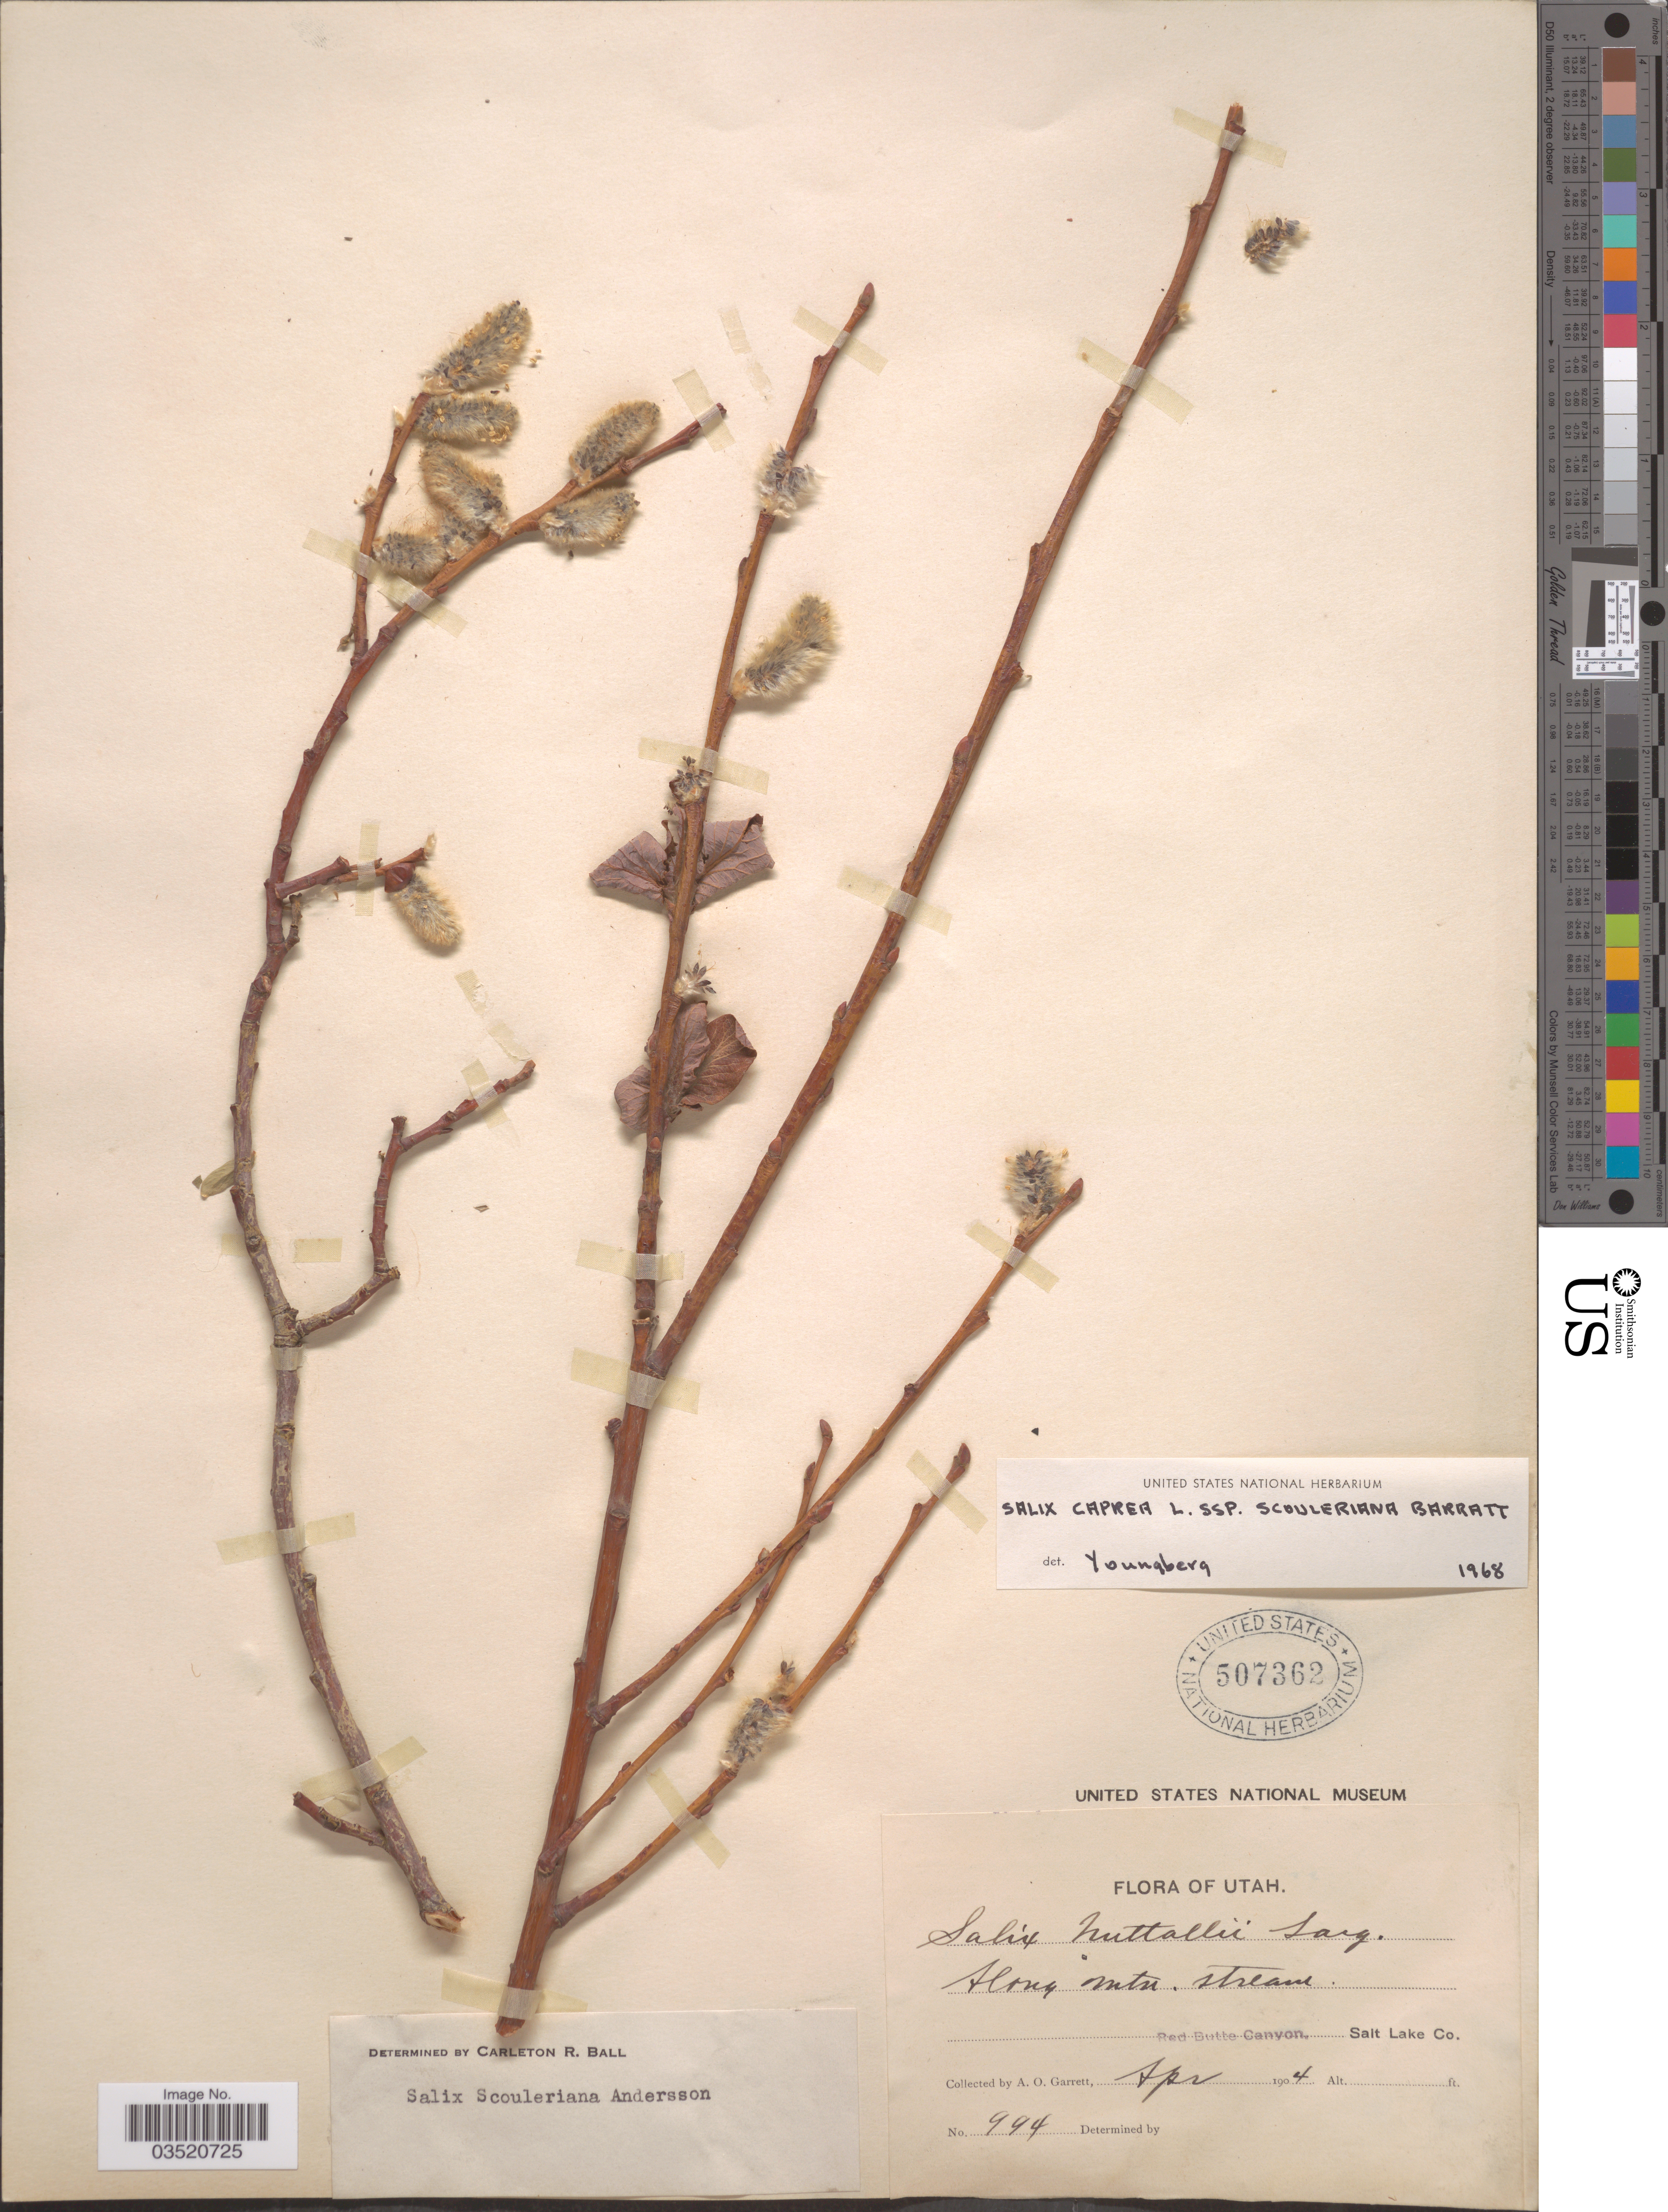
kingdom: Plantae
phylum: Tracheophyta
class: Magnoliopsida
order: Malpighiales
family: Salicaceae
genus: Salix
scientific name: Salix scouleriana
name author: Barratt ex Hook.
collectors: A. O. Garrett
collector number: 994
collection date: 1904-04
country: United States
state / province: Utah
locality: Along mtn. stream. Red Butte Canyon. Salt Lake Co.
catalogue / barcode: US 507362